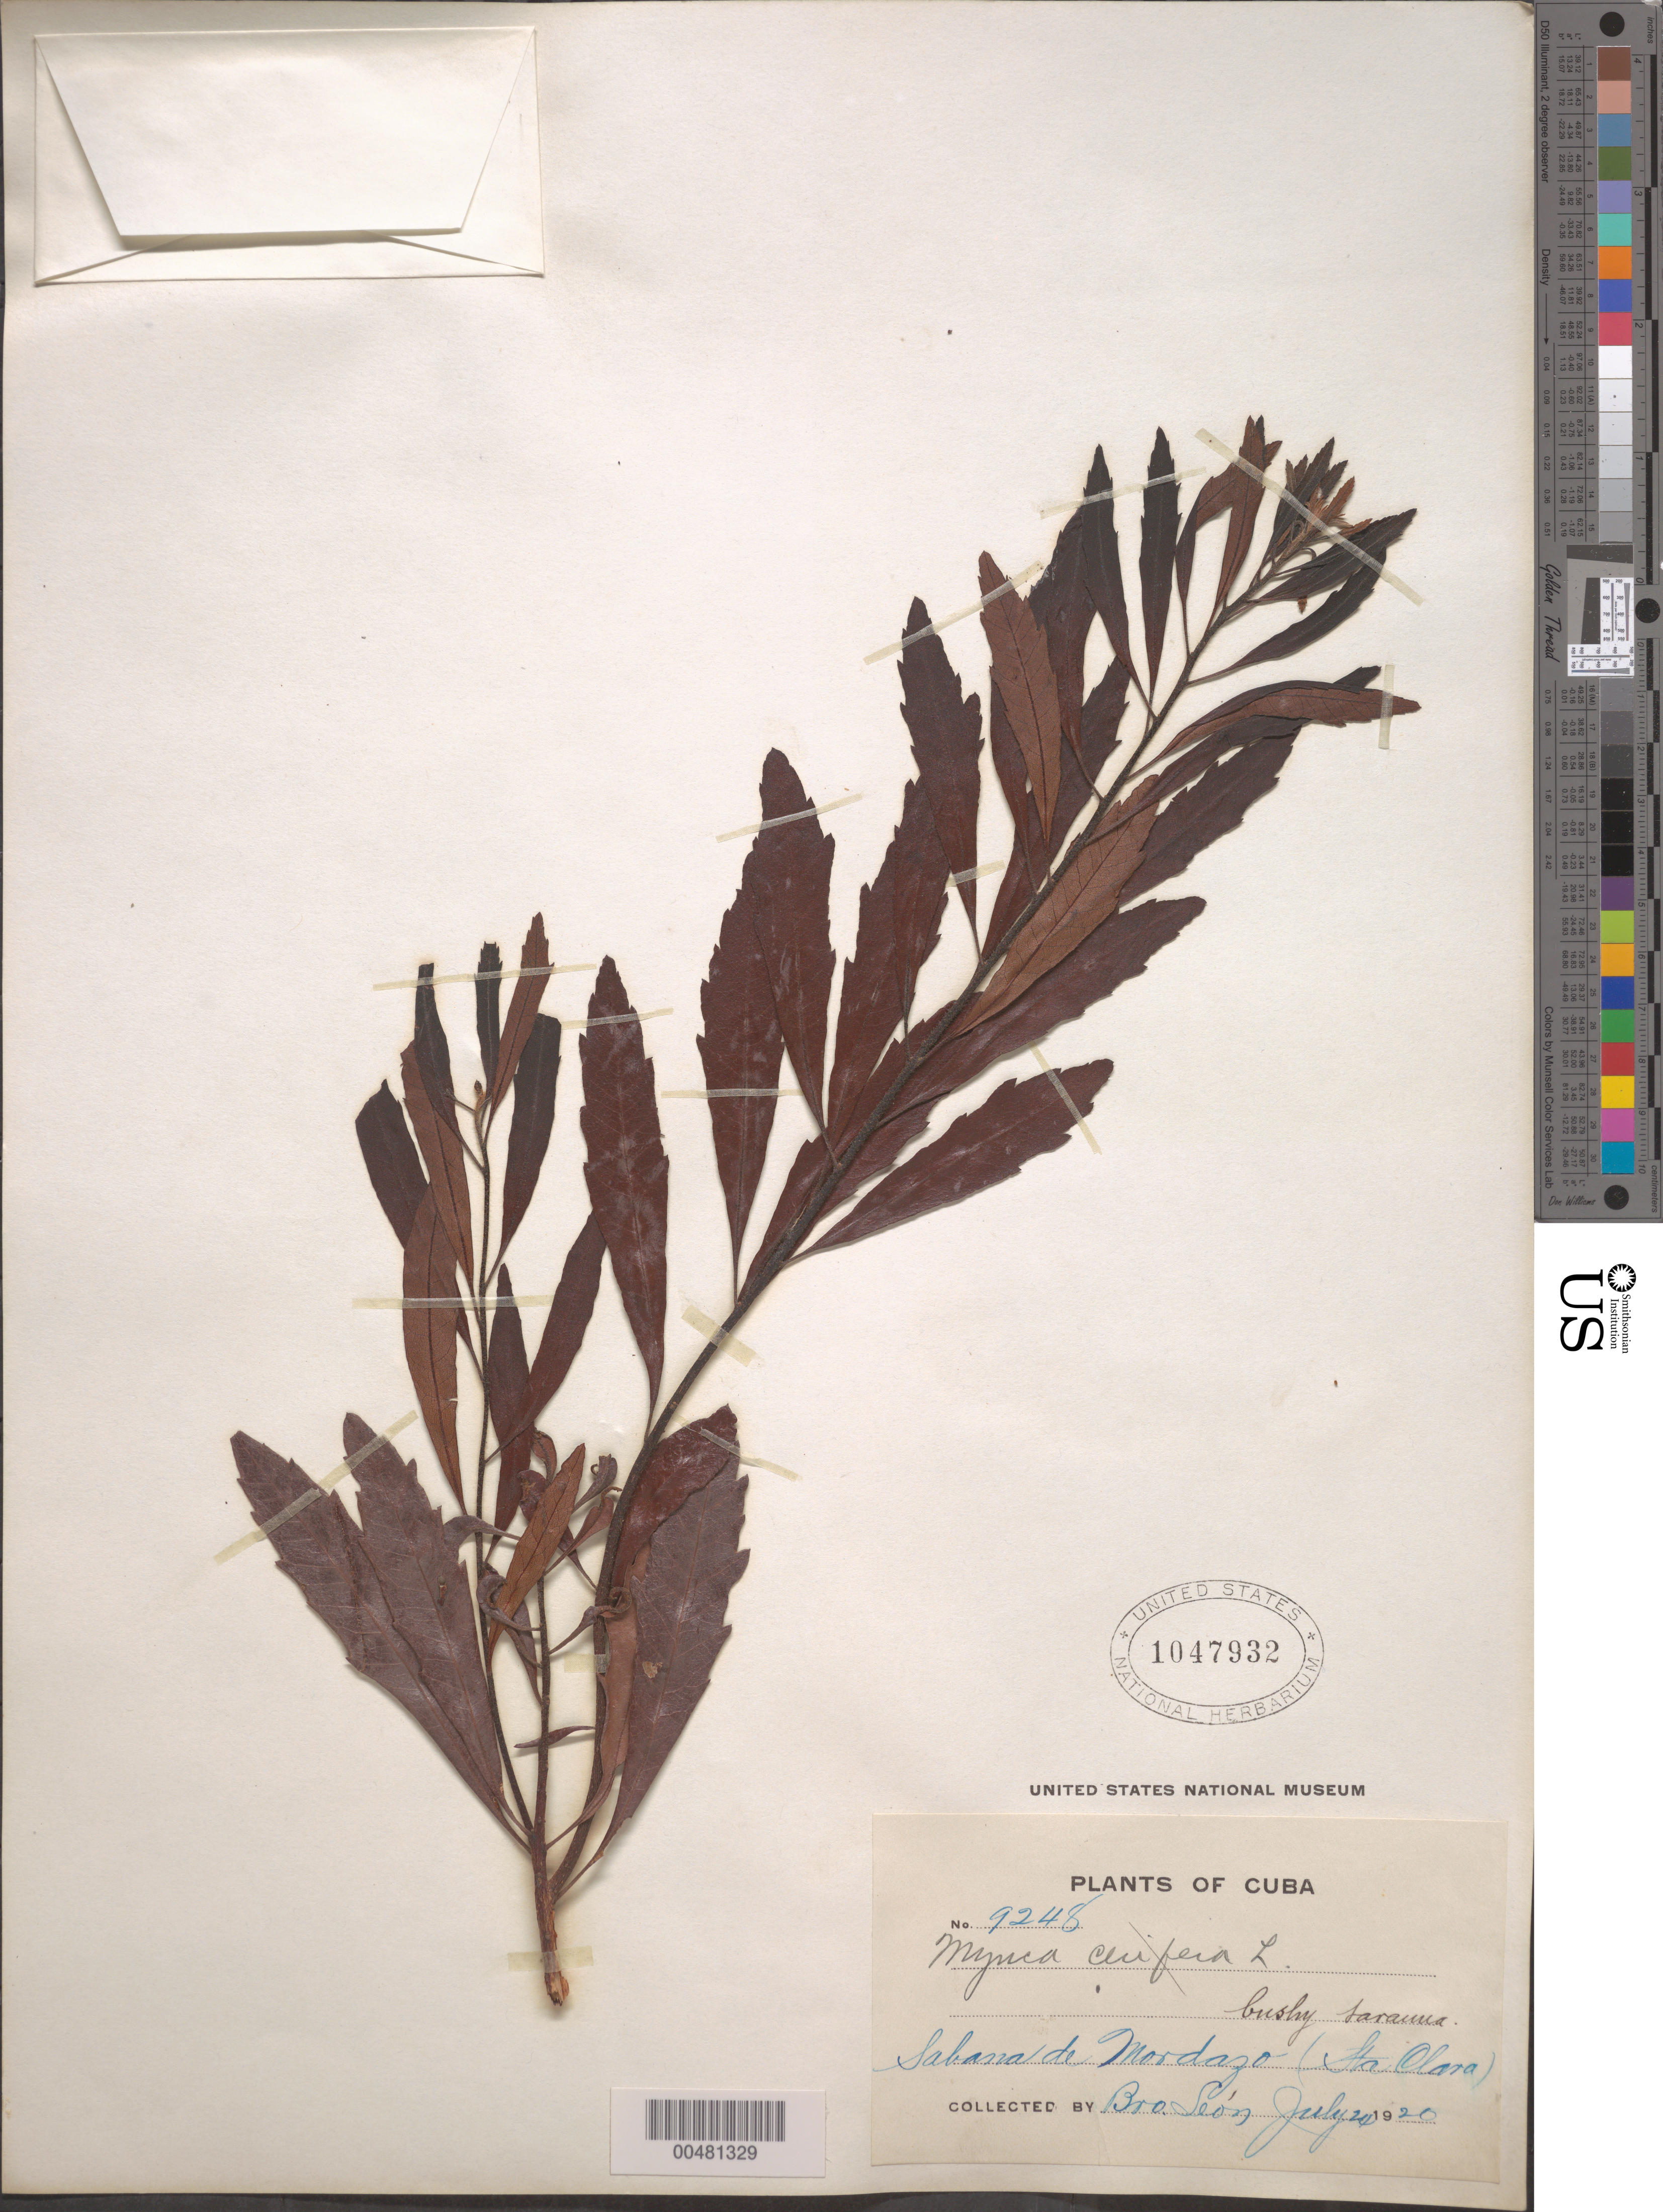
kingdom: Plantae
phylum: Tracheophyta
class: Magnoliopsida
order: Fagales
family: Myricaceae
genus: Morella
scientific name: Morella cerifera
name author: (L.) Small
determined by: Strong, M. T., (US), Smithsonian Institution - National Museum of Natural History (UNITED STATES)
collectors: Bro. León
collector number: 9248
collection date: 1920-07-24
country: Cuba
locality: Sabana de Mordazo (Sta. Clara).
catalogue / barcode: US 1047932